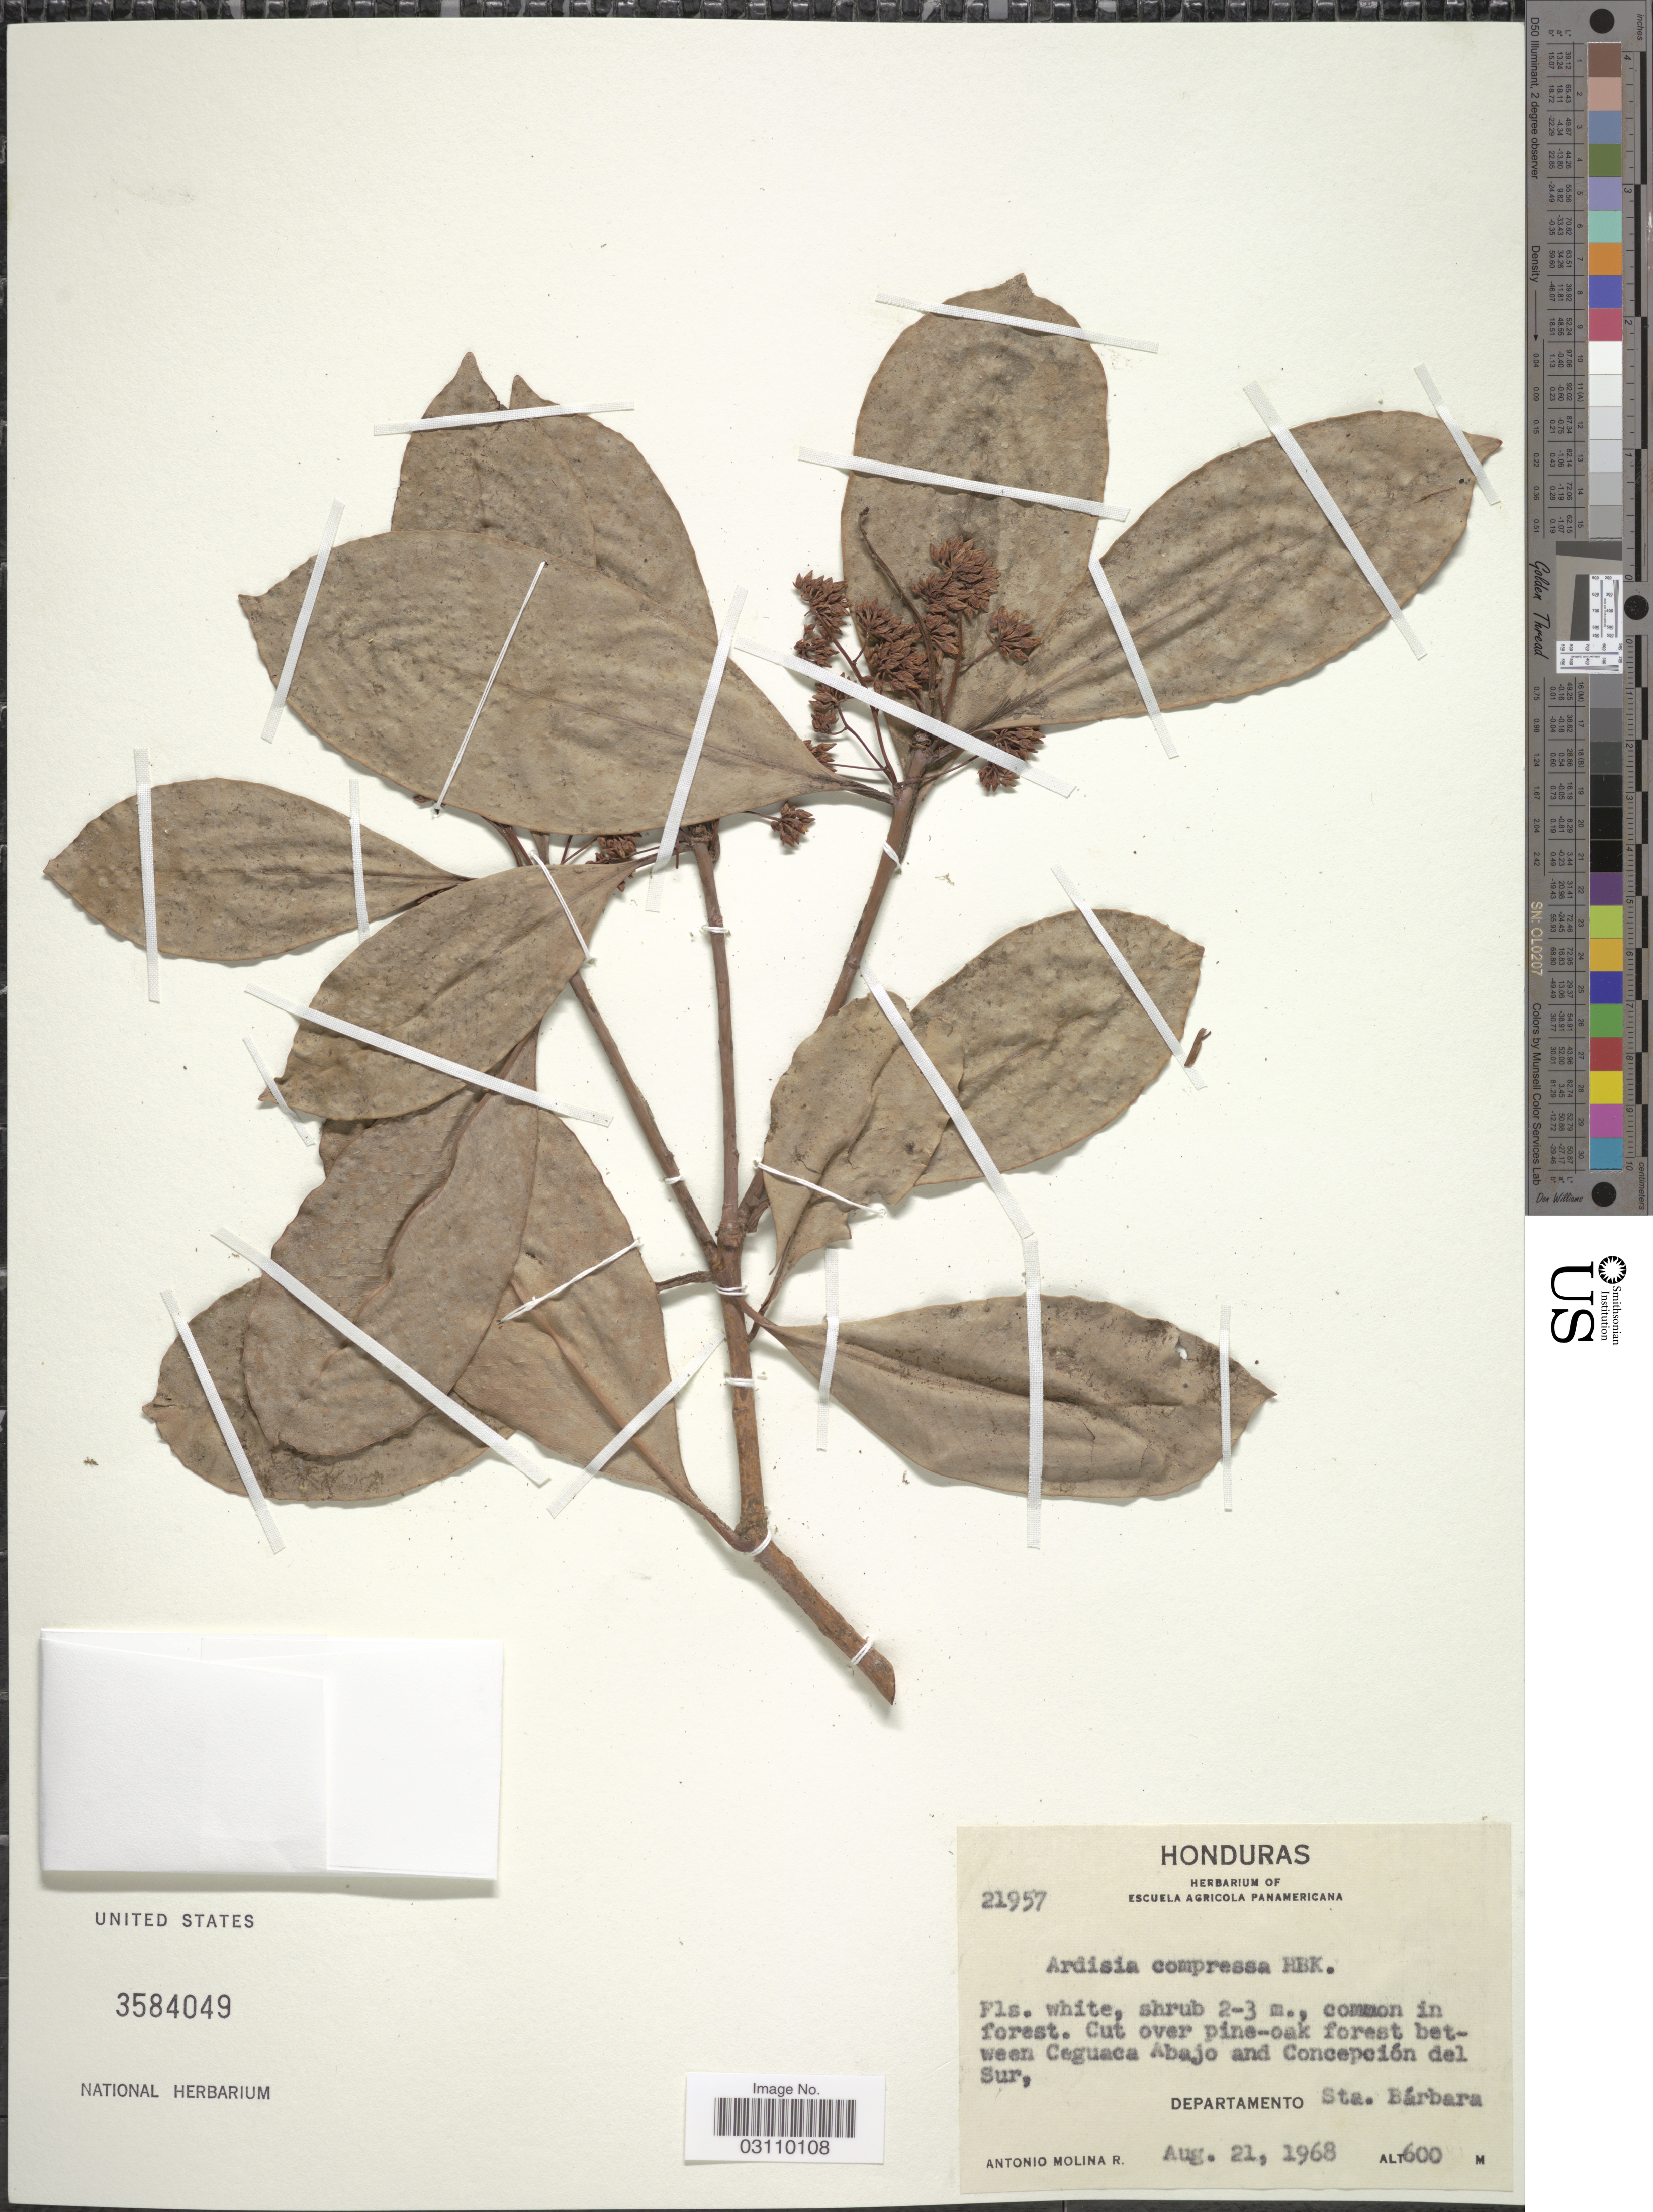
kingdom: Plantae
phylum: Tracheophyta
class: Magnoliopsida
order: Ericales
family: Primulaceae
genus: Ardisia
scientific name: Ardisia compressa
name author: Kunth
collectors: A. Molina R.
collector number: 21957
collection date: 1968-08-21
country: Honduras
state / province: Santa Bárbara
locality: Cut over pine-oak forest between Ceguaca Abajo and Concepción del Sur, departamento Sta. Bárbara.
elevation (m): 600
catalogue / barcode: US 3584049